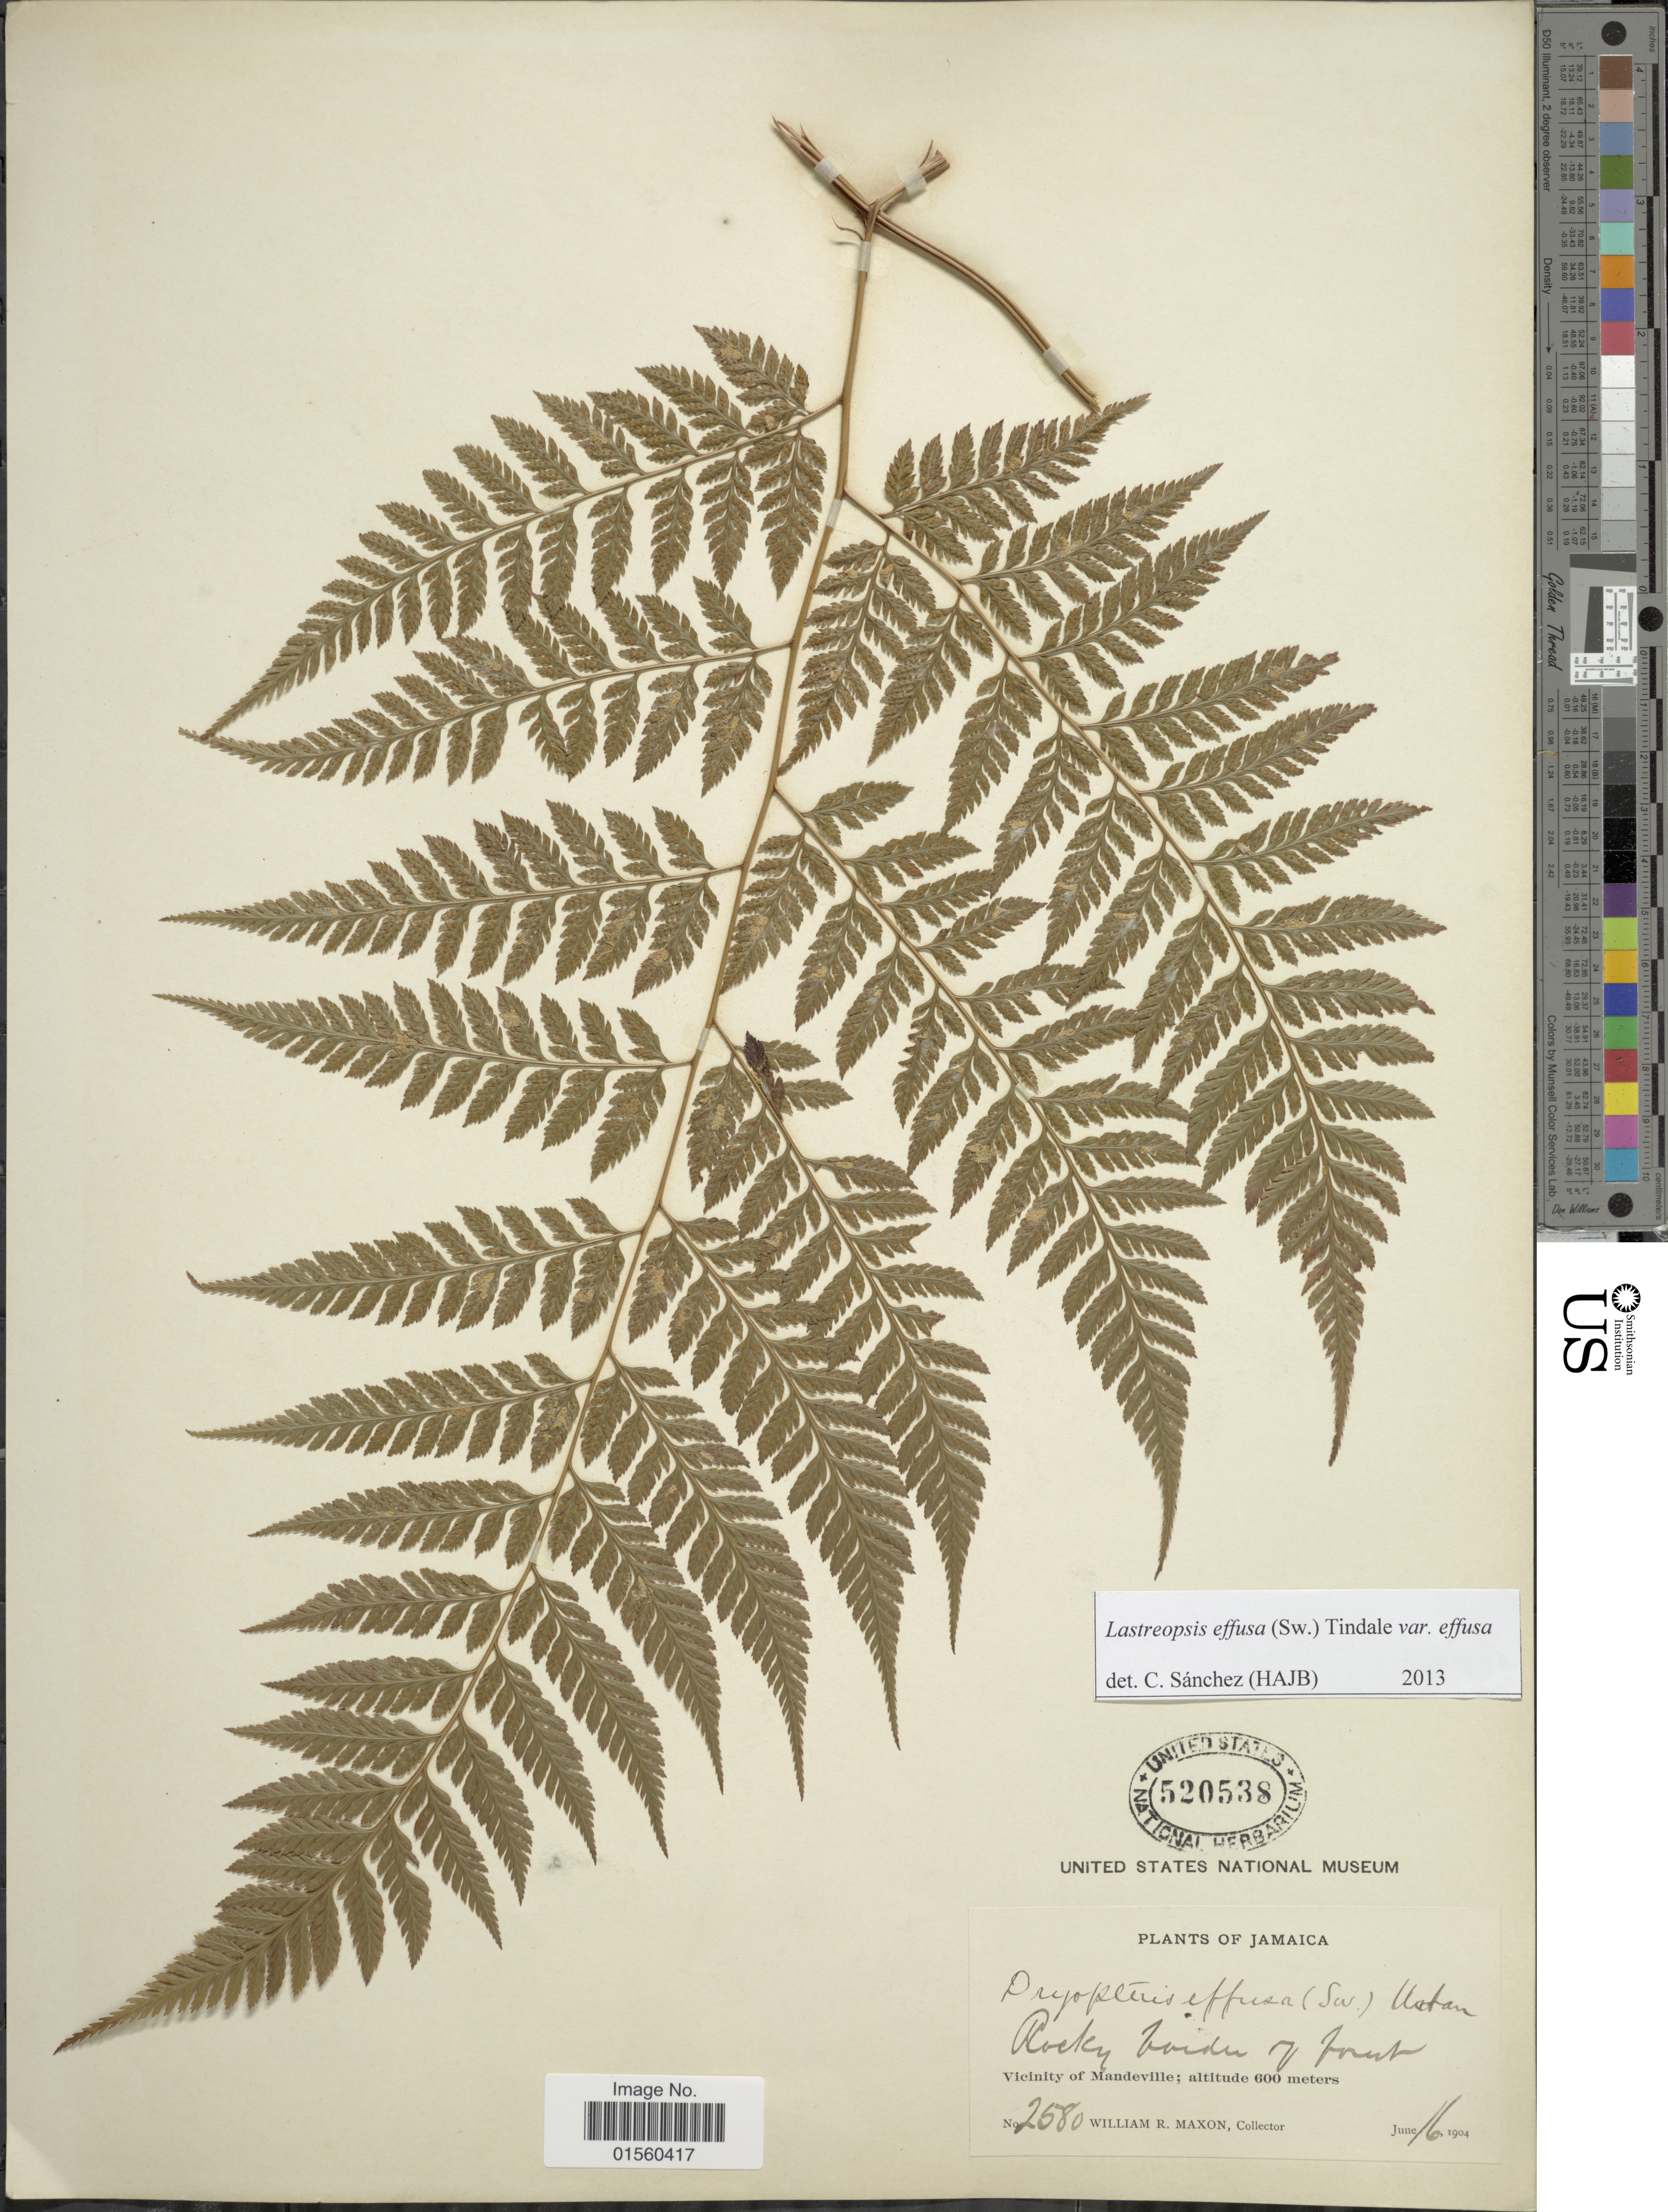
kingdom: Plantae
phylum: Tracheophyta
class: Polypodiopsida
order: Polypodiales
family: Dryopteridaceae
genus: Parapolystichum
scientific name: Parapolystichum effusum var. effusum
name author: (Sw.) Ching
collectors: W. R. Maxon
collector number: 2580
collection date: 1904-06-16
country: Jamaica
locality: Vicinity of Mandeville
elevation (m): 600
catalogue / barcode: US 520538